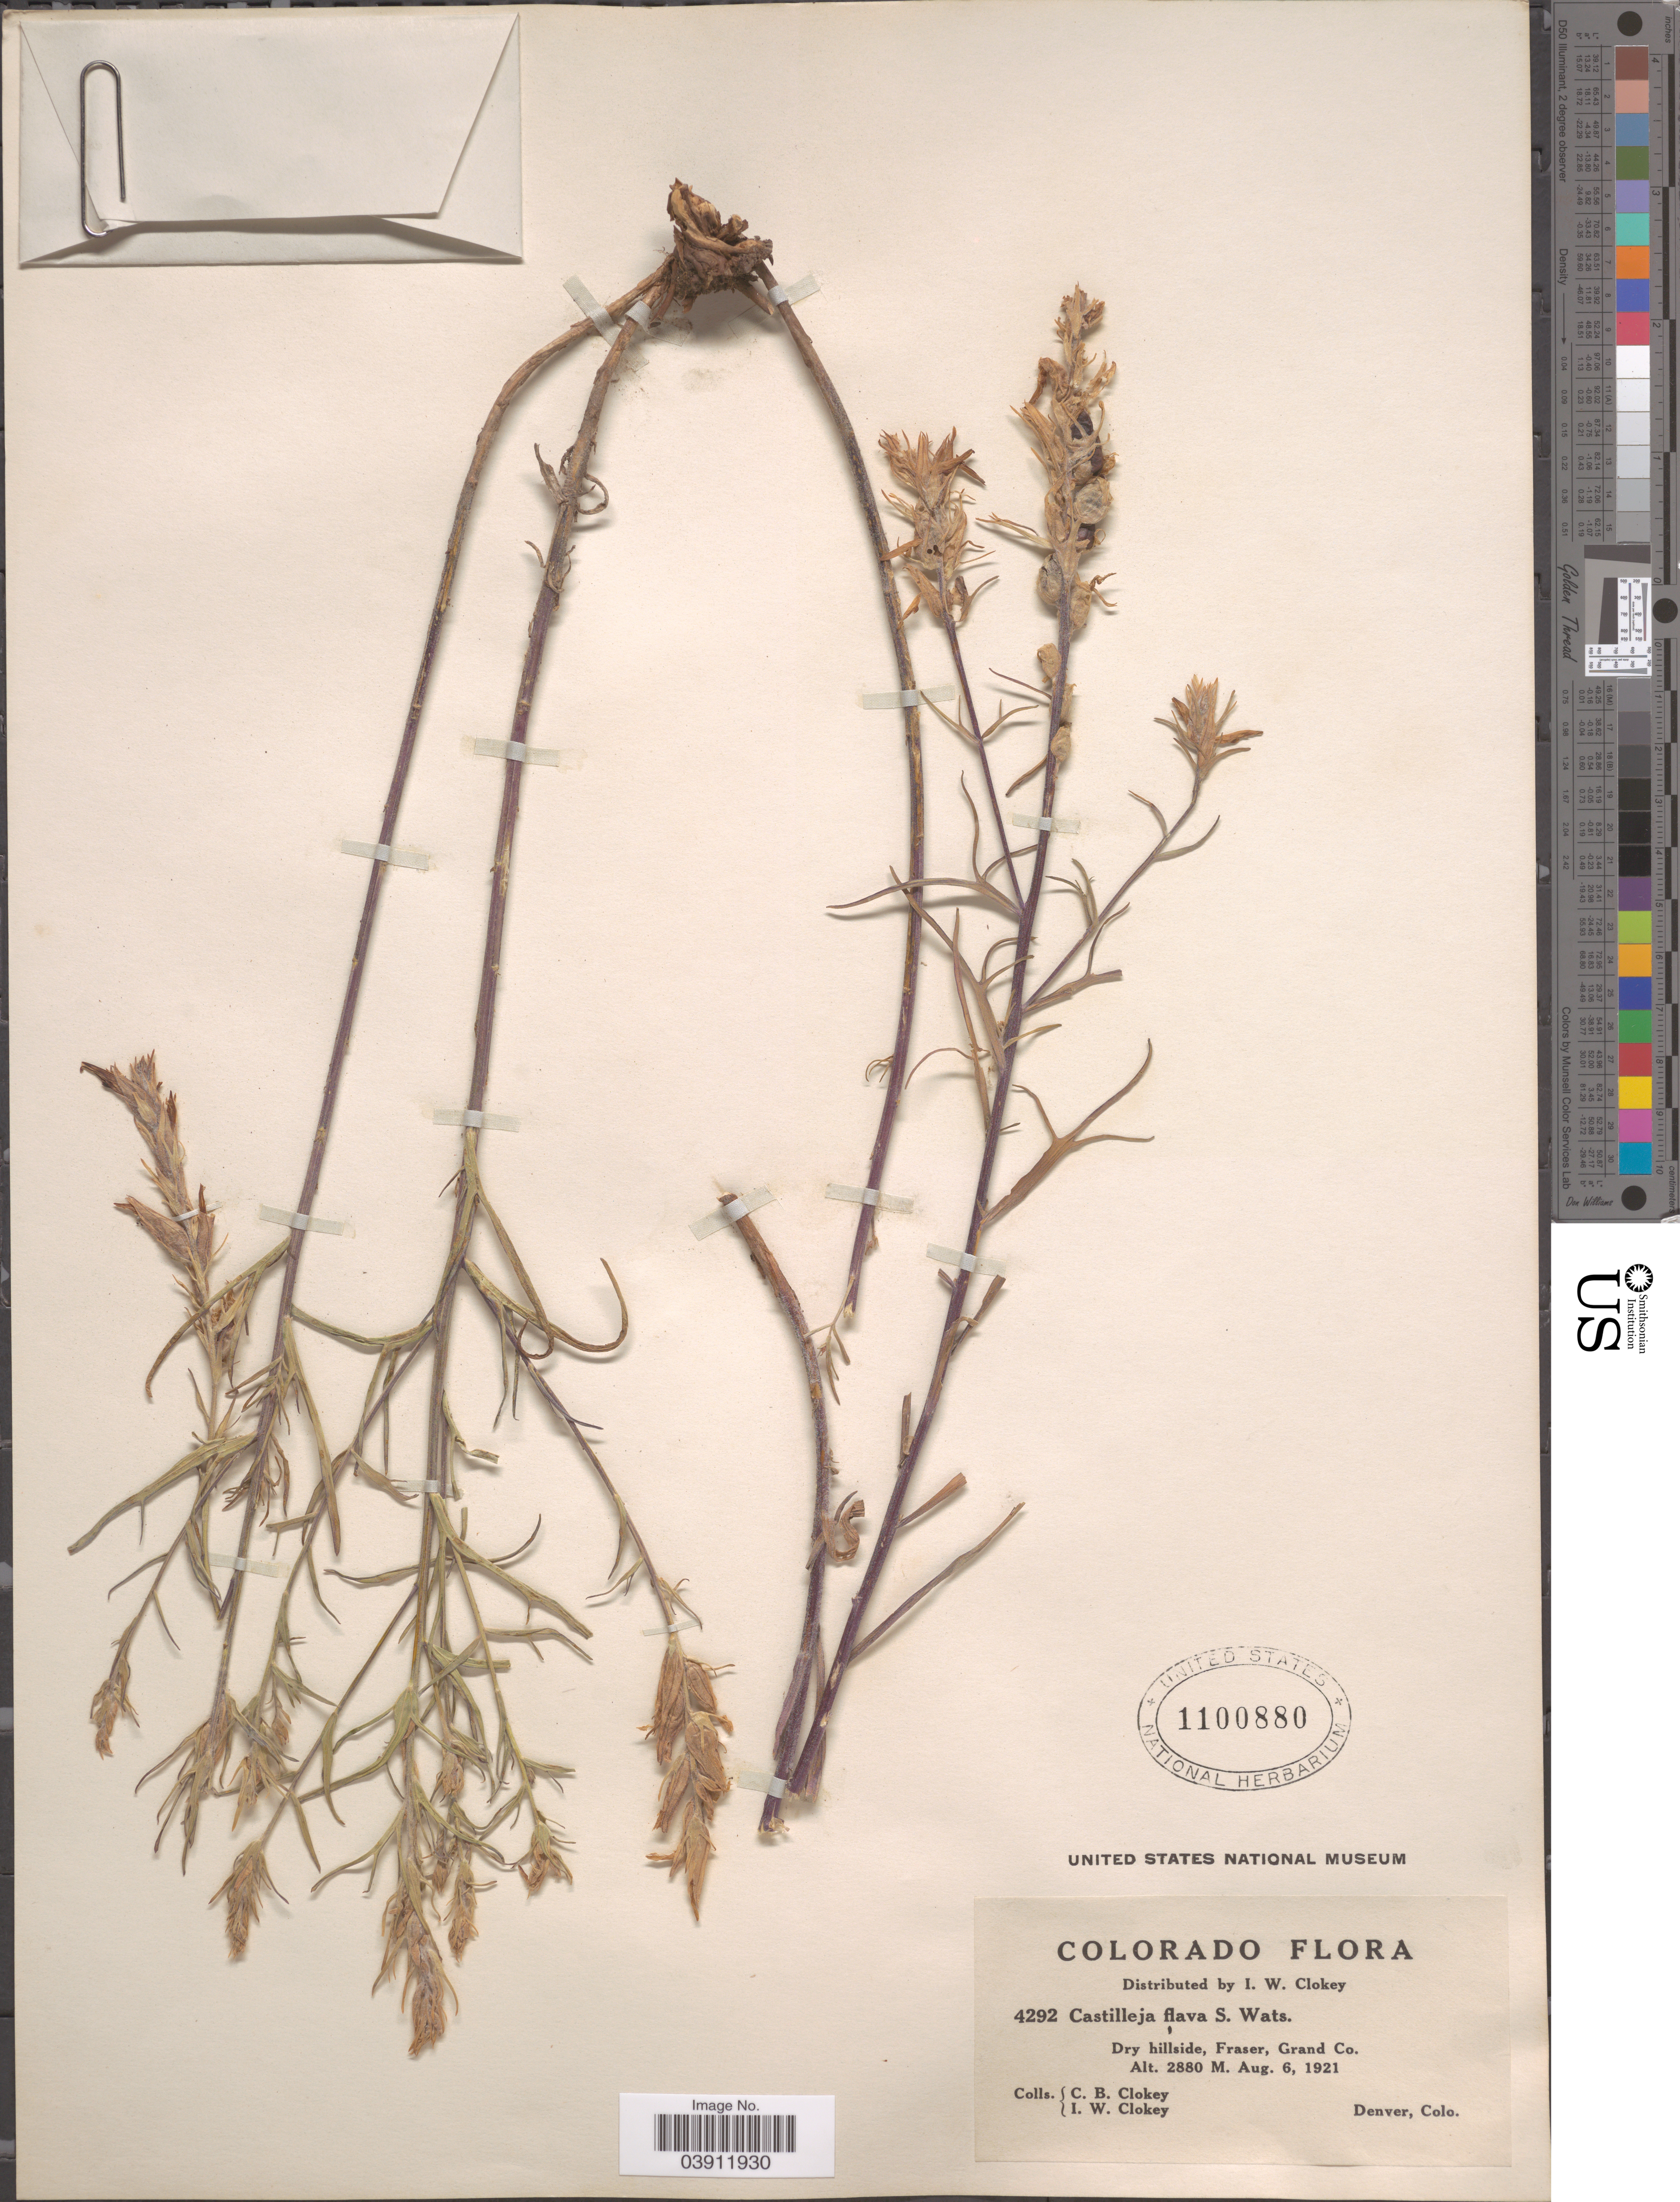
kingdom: Plantae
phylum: Tracheophyta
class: Magnoliopsida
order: Lamiales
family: Orobanchaceae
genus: Castilleja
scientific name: Castilleja flava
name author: S. Watson in C. King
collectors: C. Clokey & I. W. Clokey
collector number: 4292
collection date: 1921-08-06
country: United States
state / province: Colorado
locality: Fraser, Grand Co. Denver.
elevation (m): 2880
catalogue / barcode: US 1100880